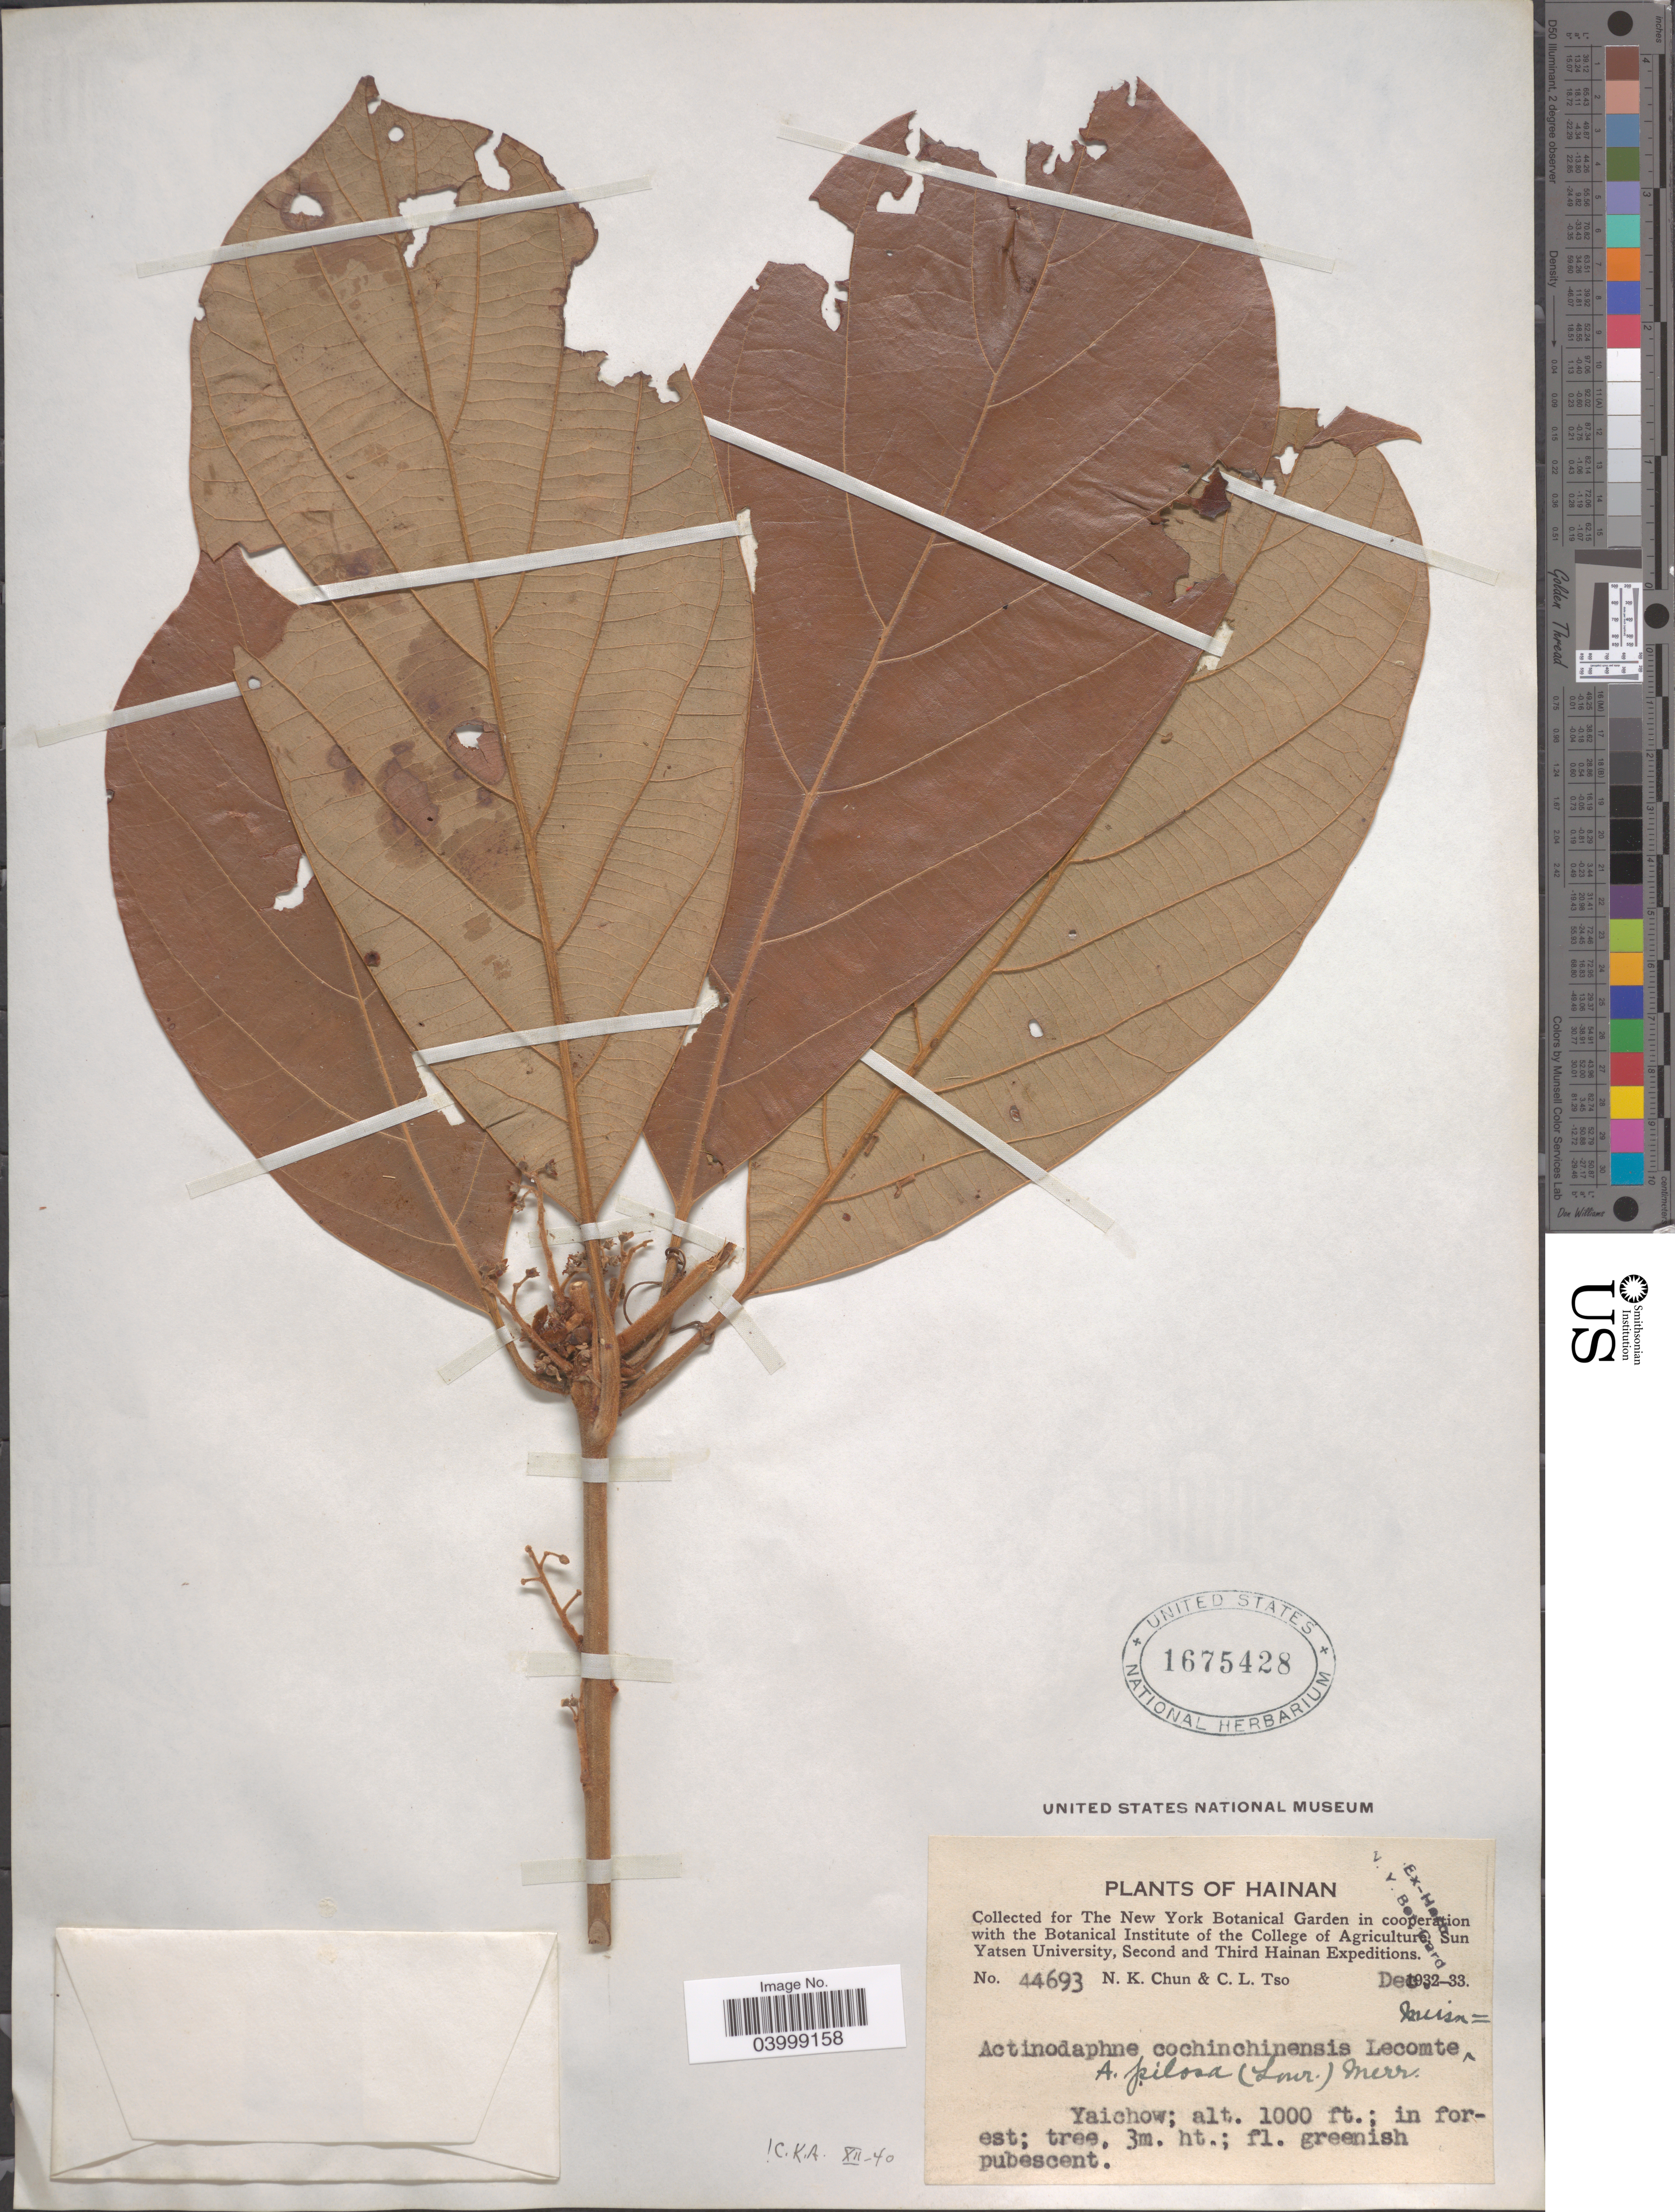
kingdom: Plantae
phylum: Tracheophyta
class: Magnoliopsida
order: Laurales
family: Lauraceae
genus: Actinodaphne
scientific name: Actinodaphne pilosa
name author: (Lour.) Merr.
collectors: N. K. Chun & C. Tso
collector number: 44693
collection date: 1932-12/1933-12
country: China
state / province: Hainan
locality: Yaichow.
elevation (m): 305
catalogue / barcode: US 1675428